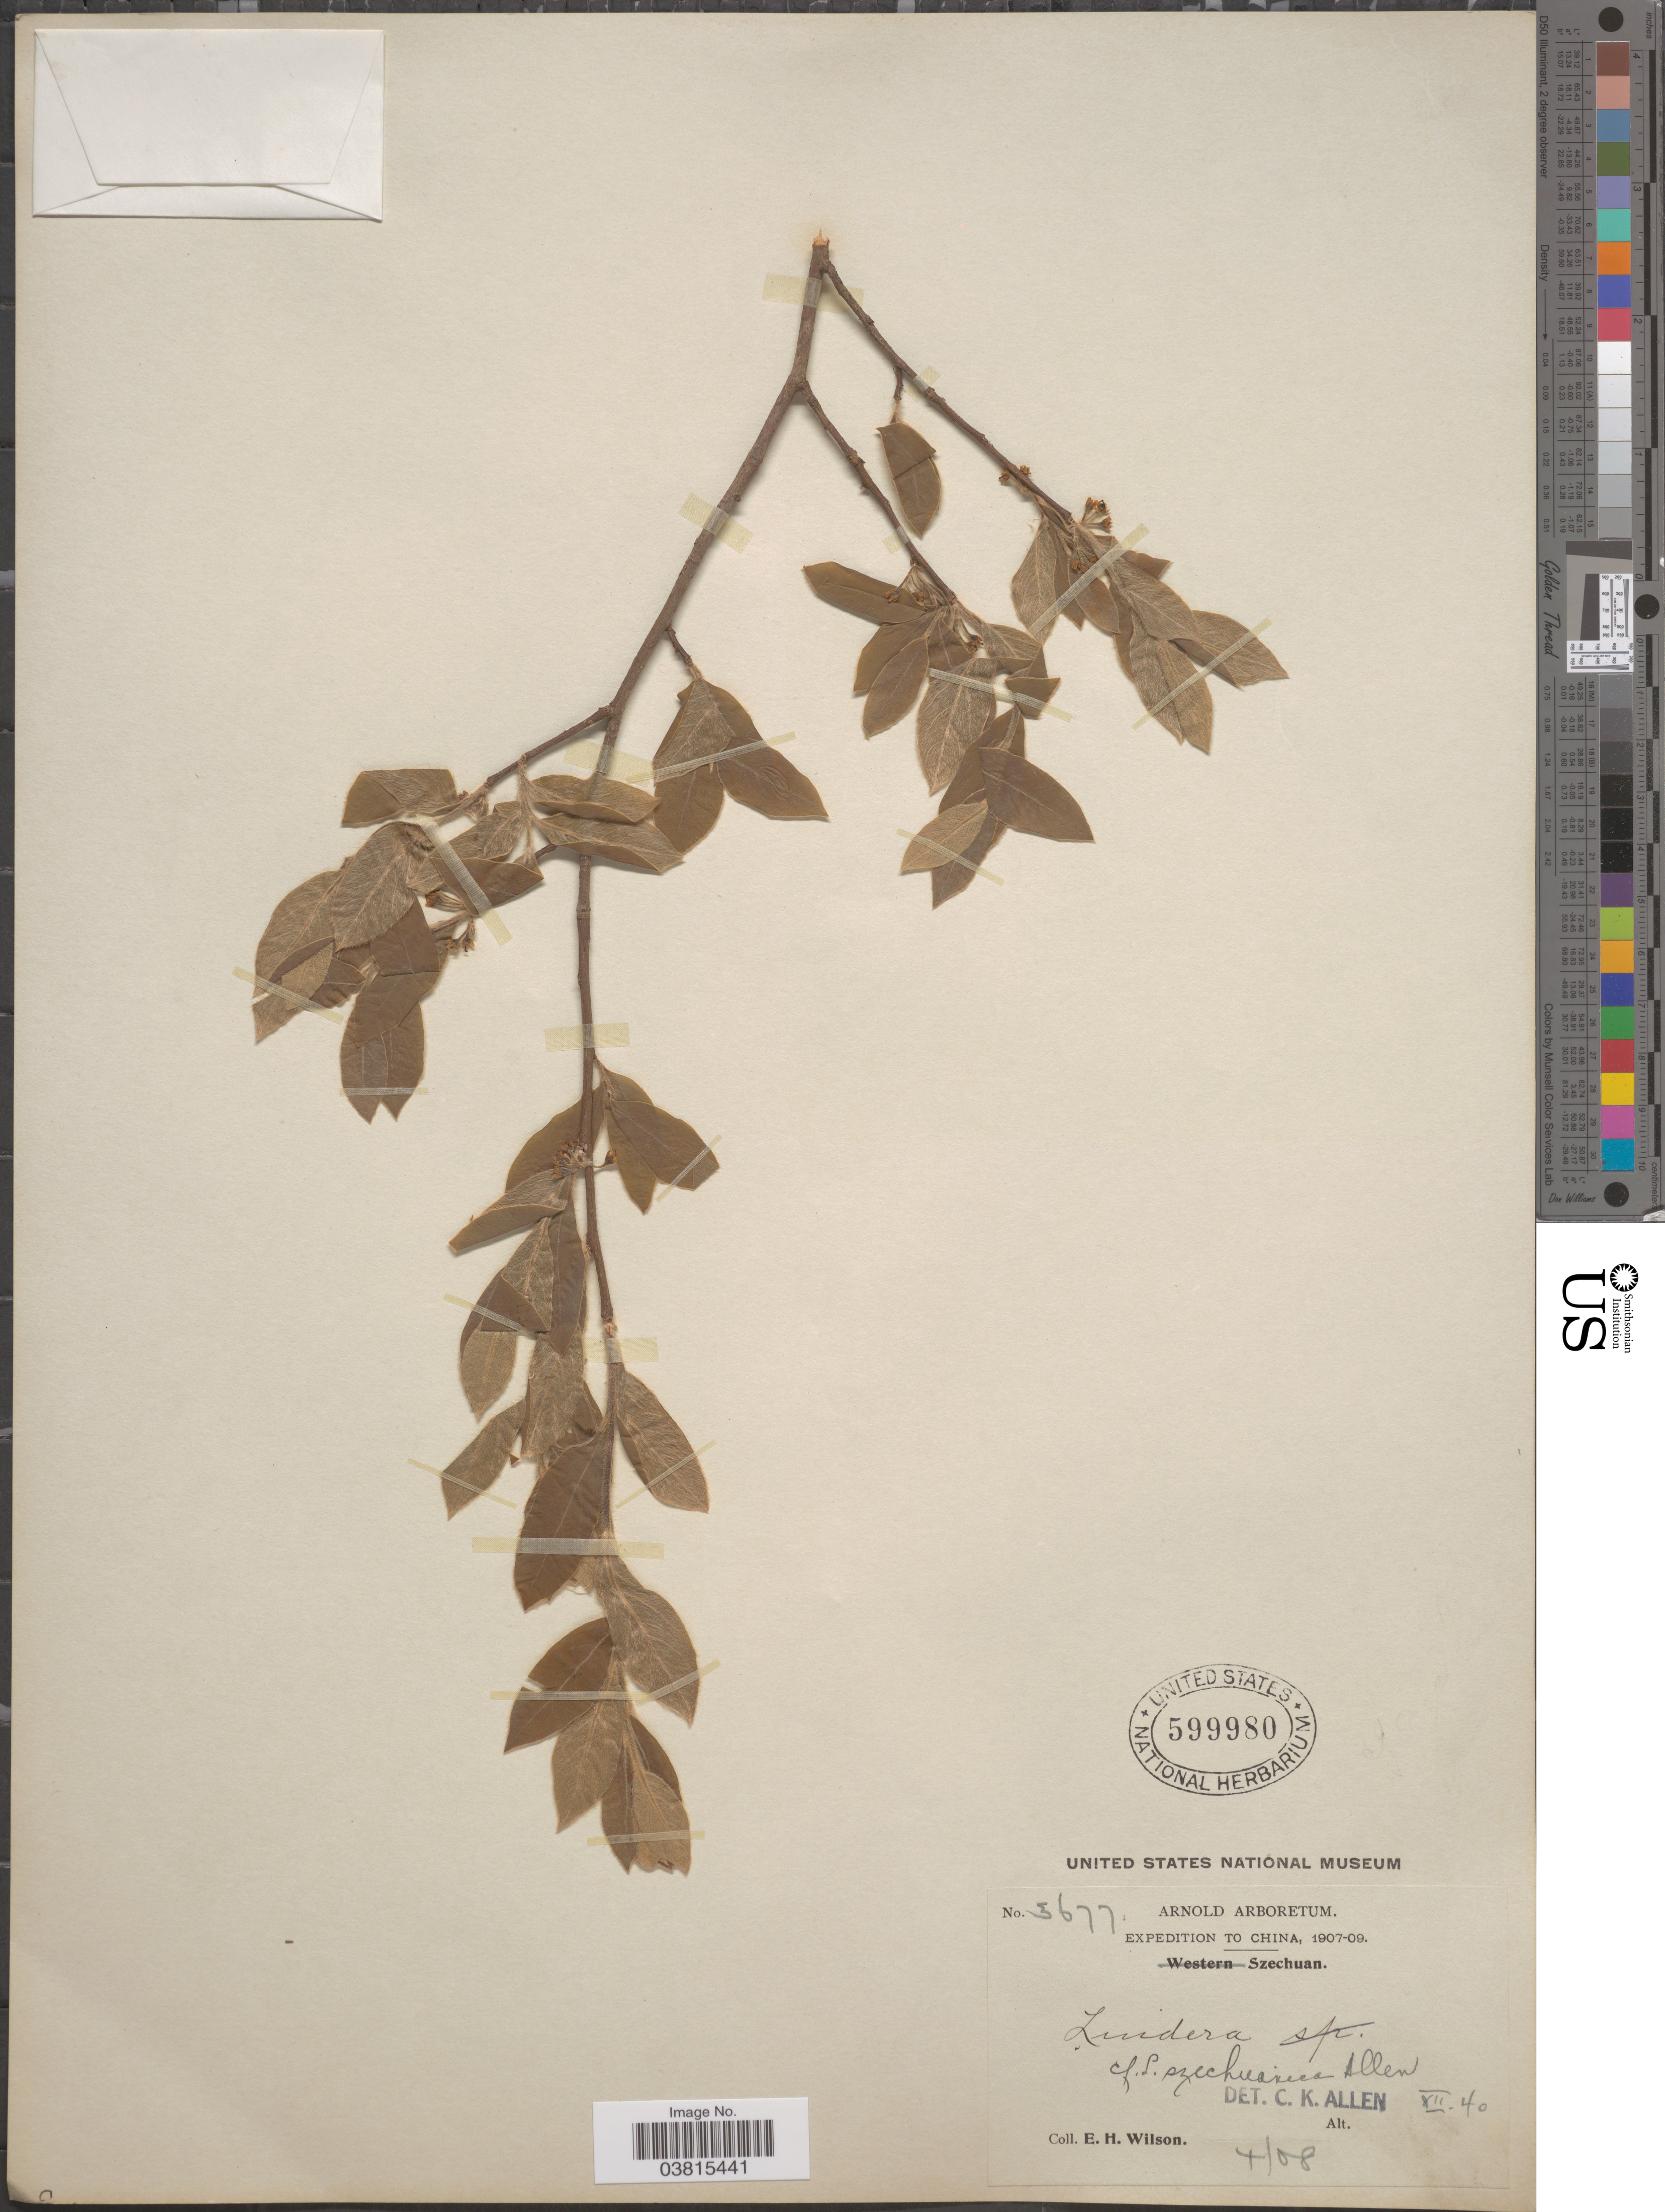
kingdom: Plantae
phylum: Tracheophyta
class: Magnoliopsida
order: Laurales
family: Lauraceae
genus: Lindera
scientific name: Lindera szechuanica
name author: C.K. Allen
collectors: E. Wilson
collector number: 5677*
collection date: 1908-04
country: China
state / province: Sichuan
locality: Szechuan.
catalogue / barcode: US 599980